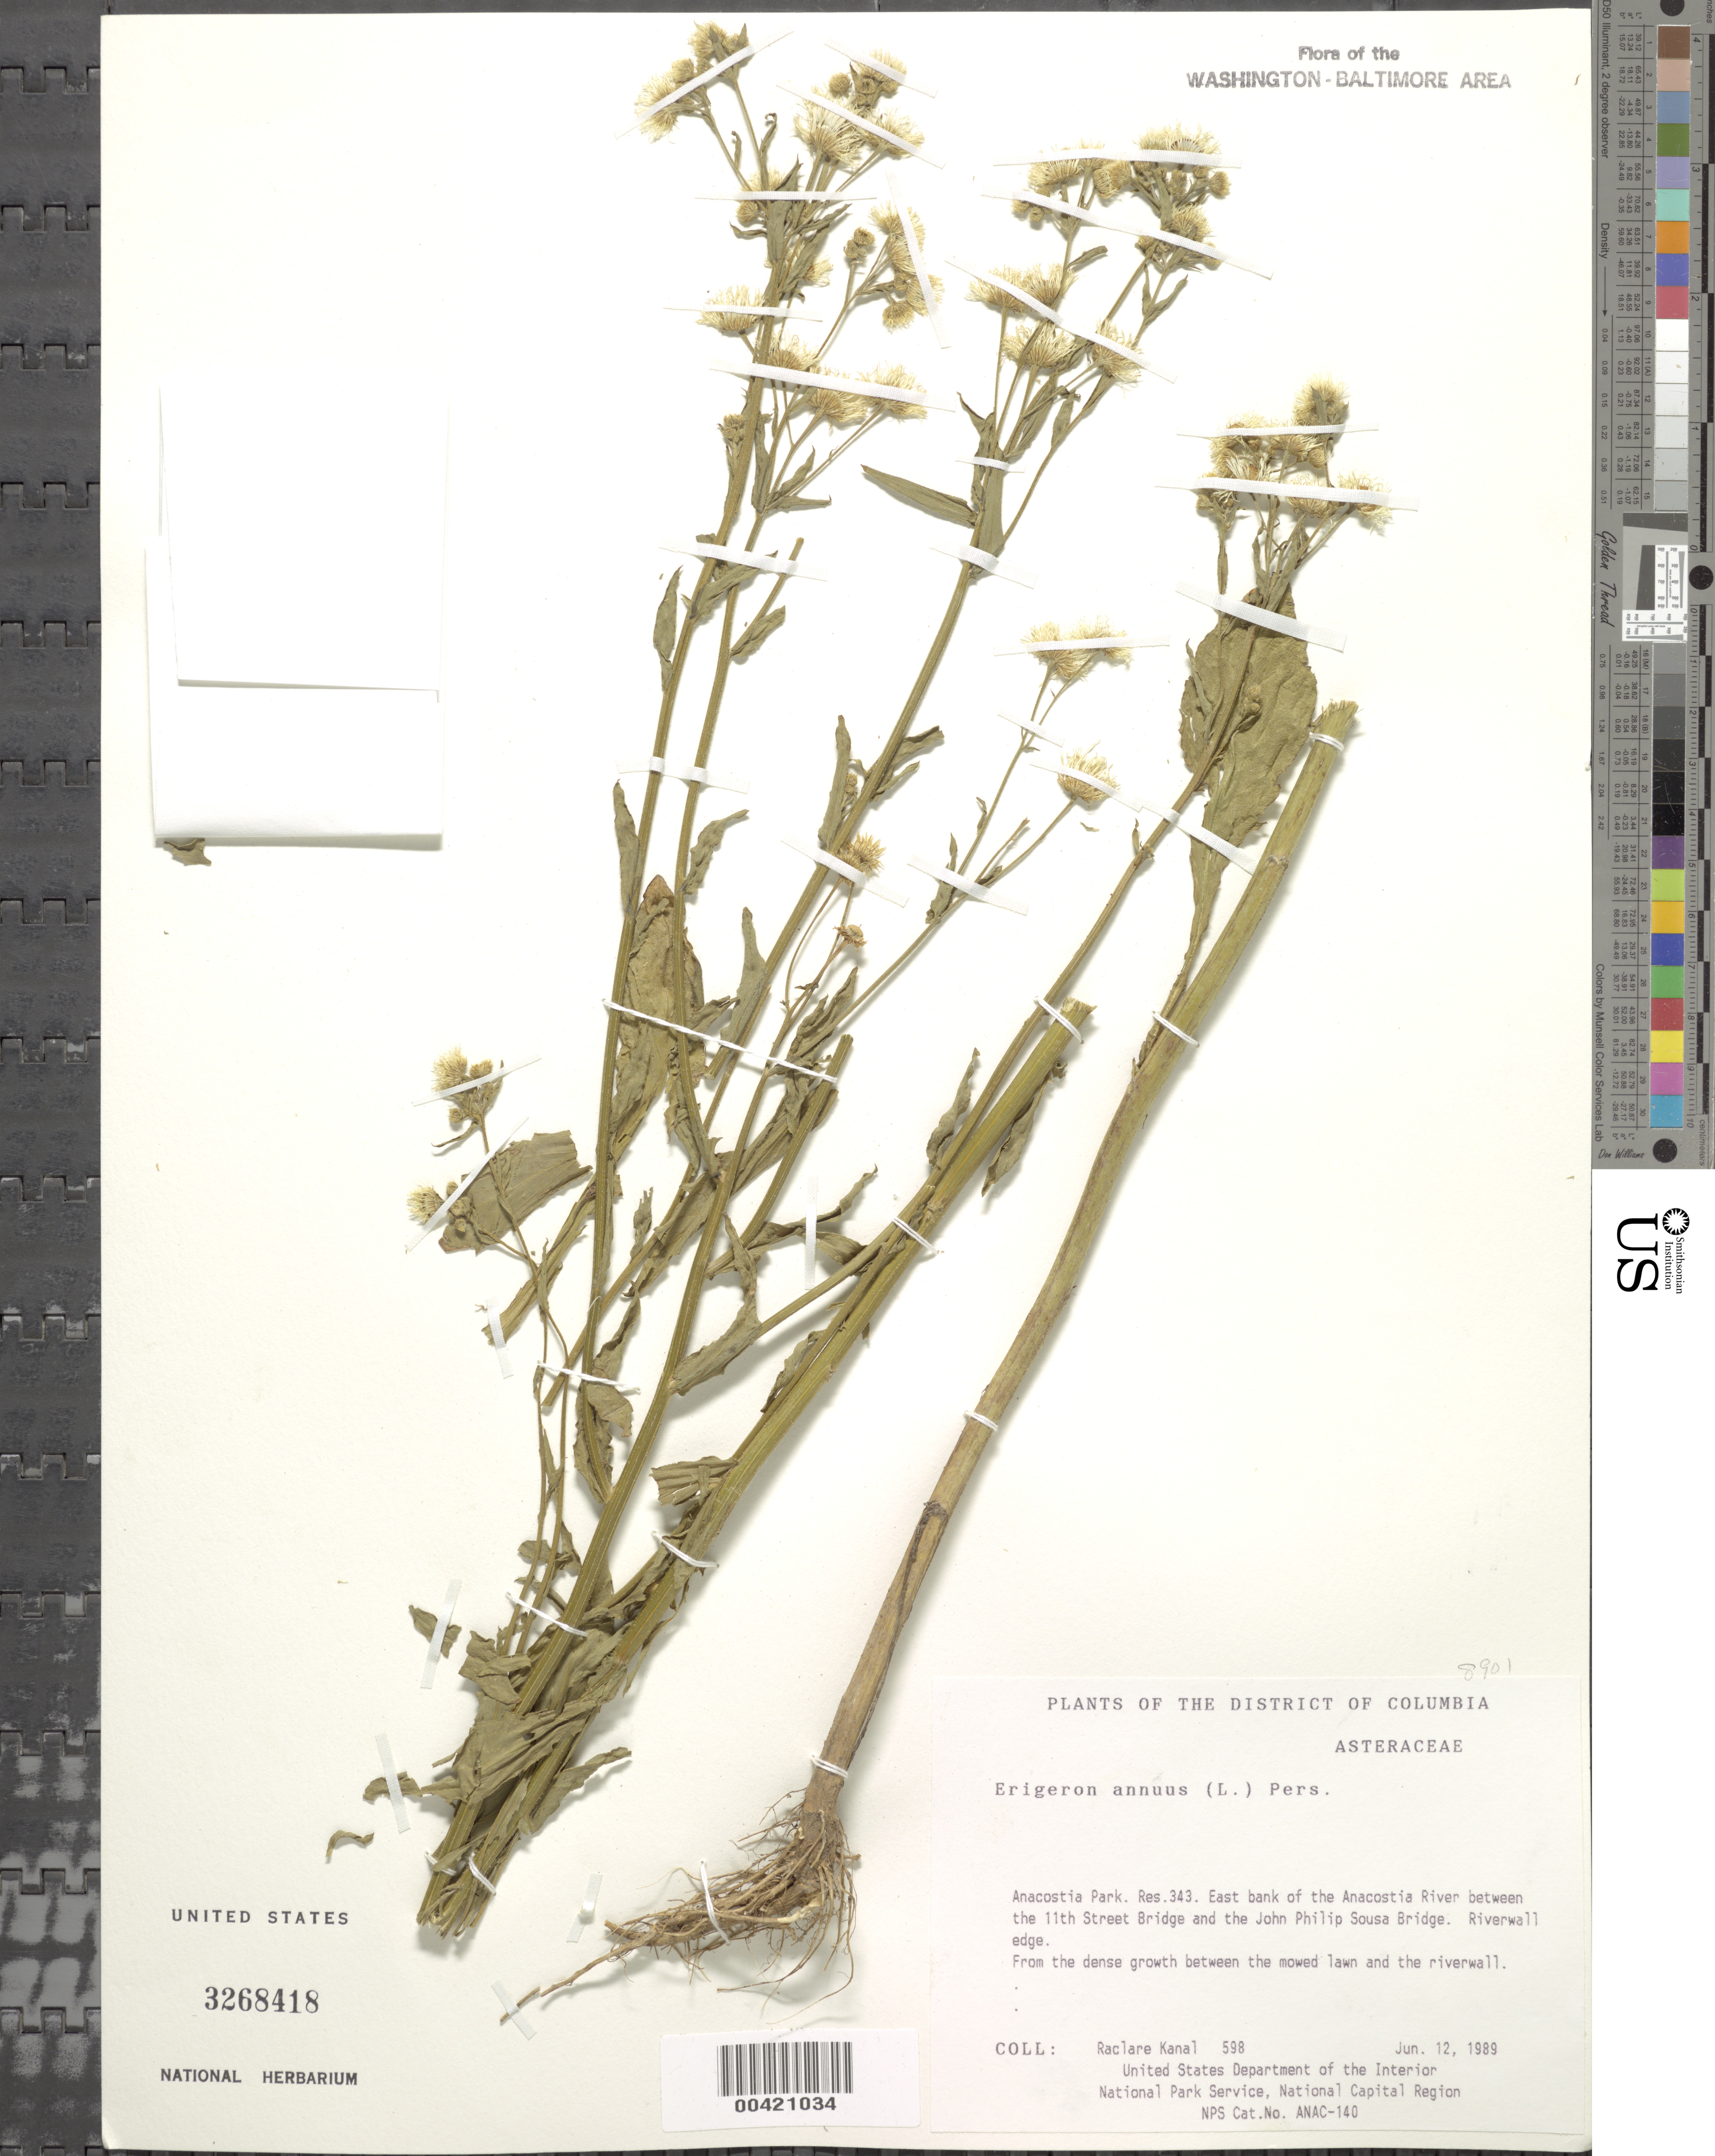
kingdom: Plantae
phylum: Tracheophyta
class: Magnoliopsida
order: Asterales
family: Asteraceae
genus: Erigeron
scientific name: Erigeron annuus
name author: (L.) Pers.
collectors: R. Kanal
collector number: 598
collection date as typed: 12 Jun 1989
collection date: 1989-06-12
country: United States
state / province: District of Columbia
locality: Anacostia Park, between 11th St Bridge and the John Philip Sousa Bridge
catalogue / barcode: US 3268418